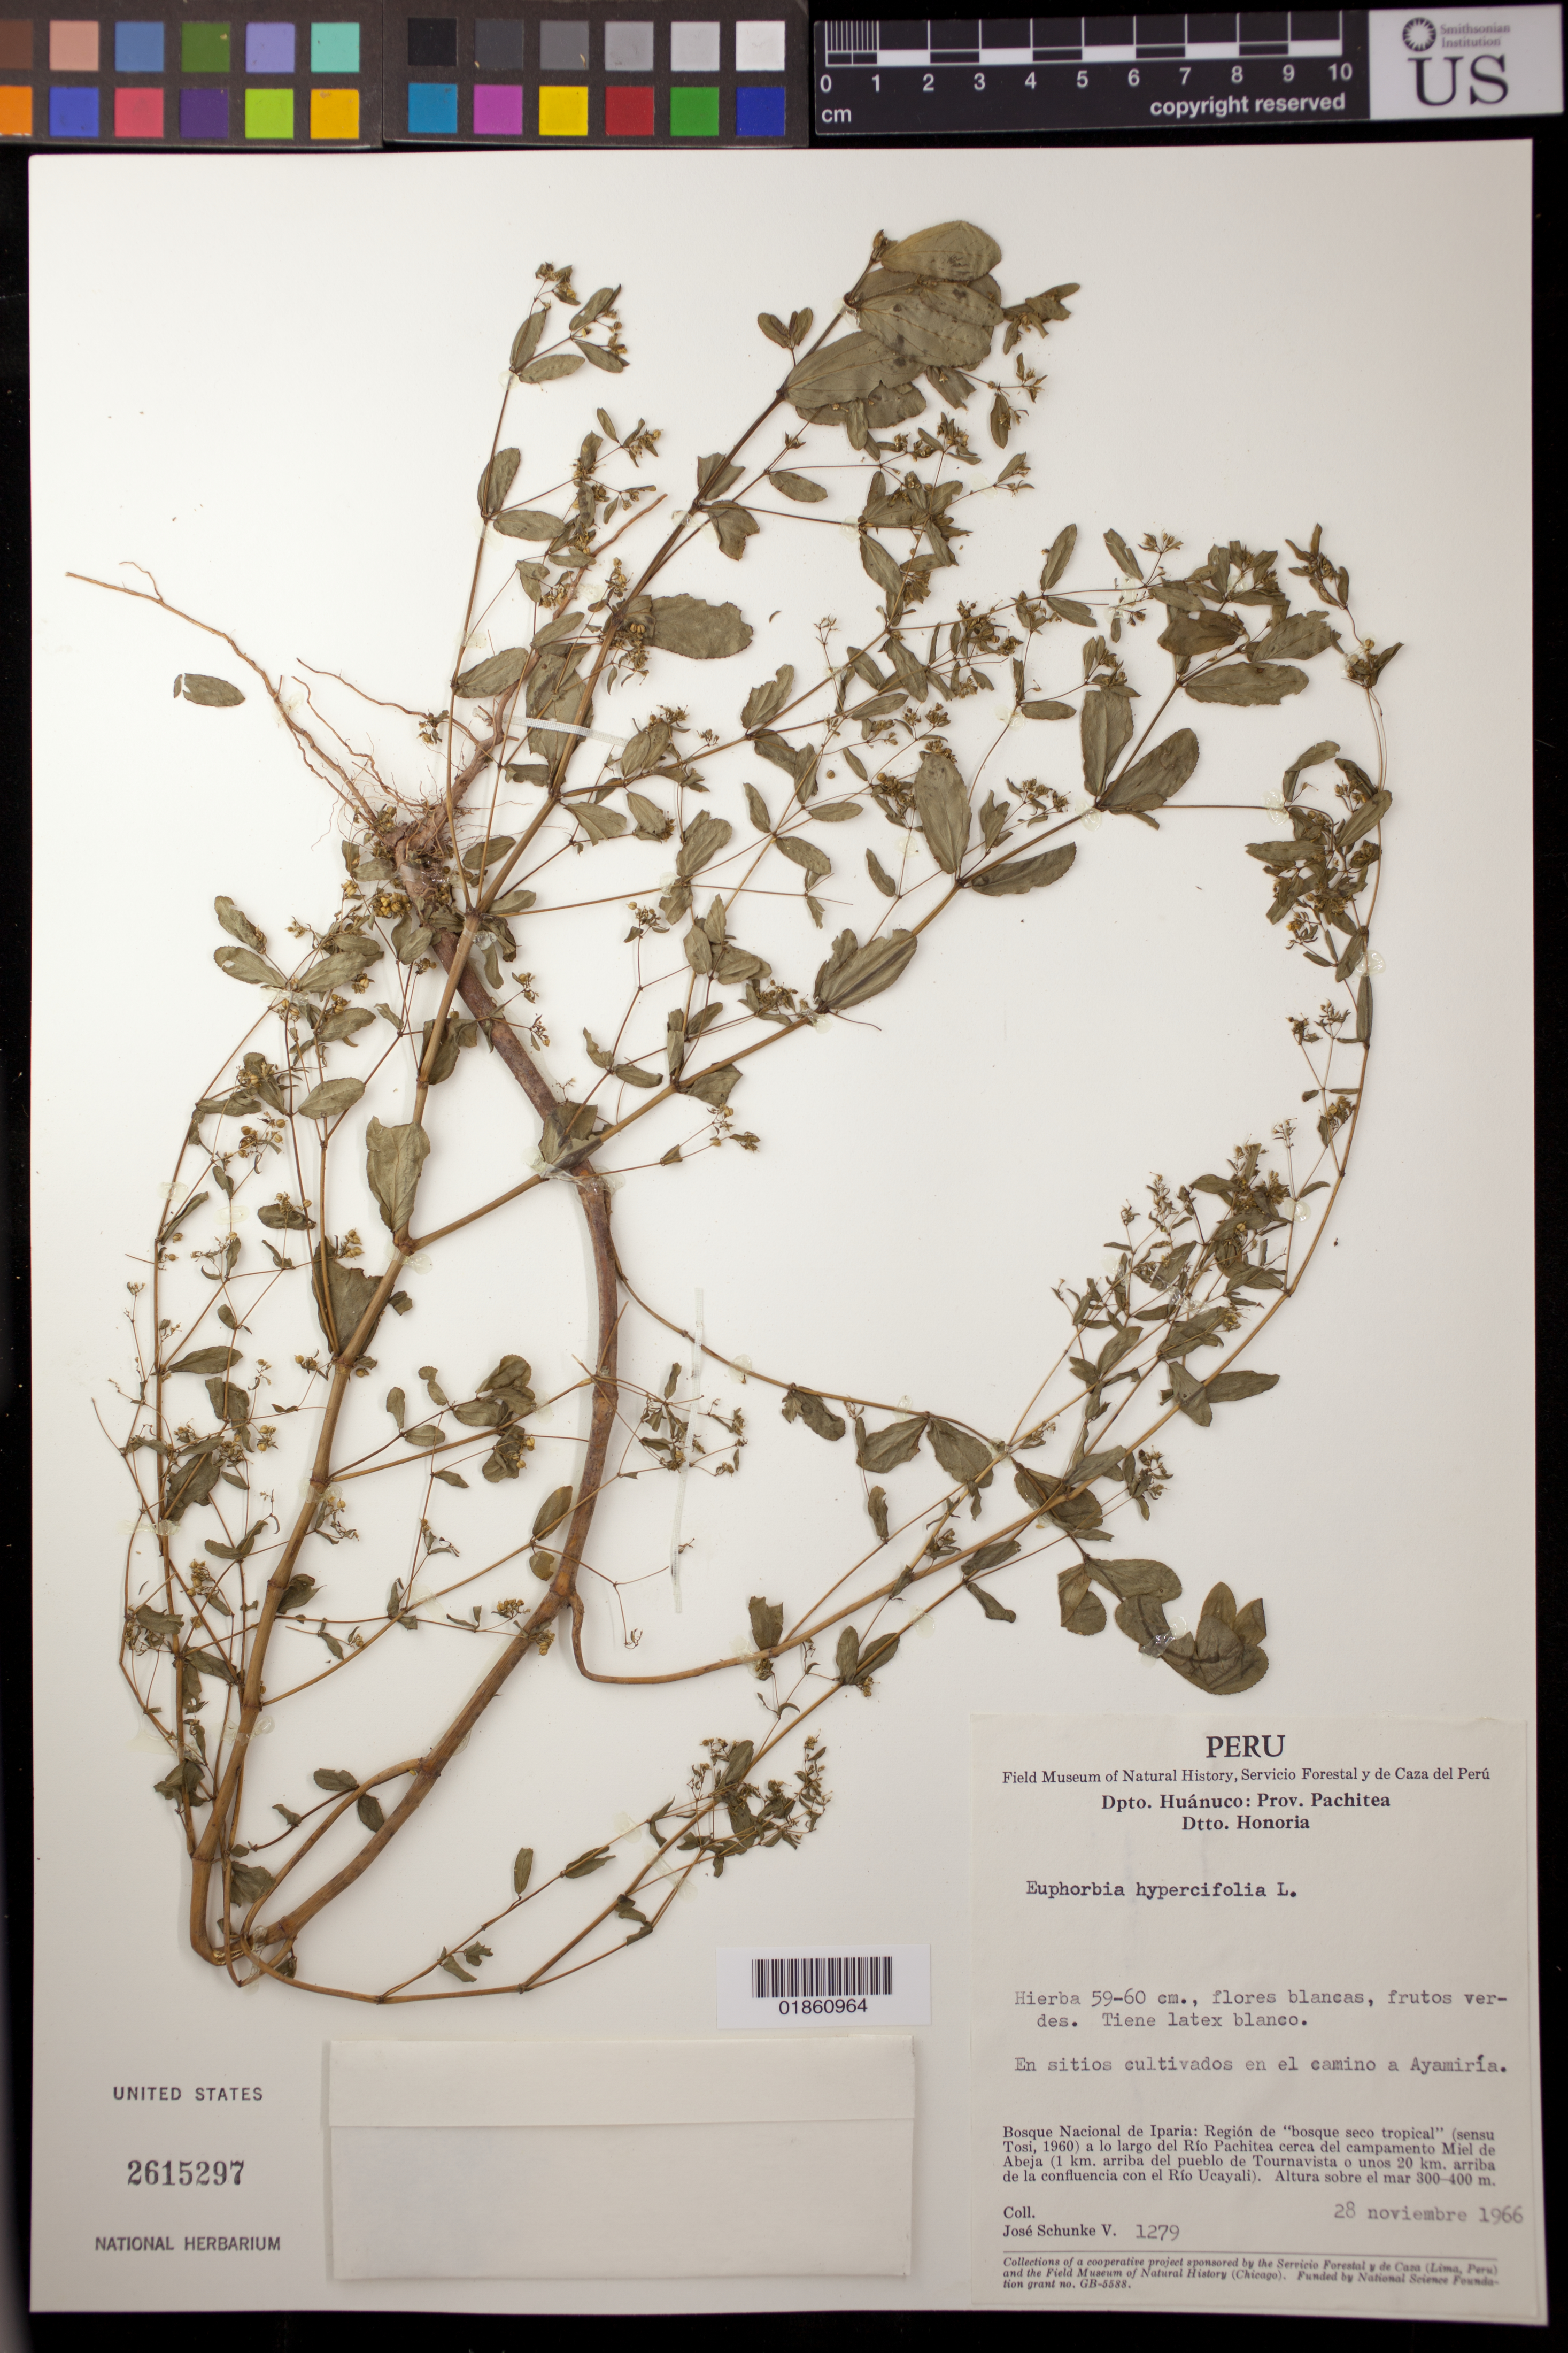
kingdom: Plantae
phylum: Tracheophyta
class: Magnoliopsida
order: Malpighiales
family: Euphorbiaceae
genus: Euphorbia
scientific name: Euphorbia hypericifolia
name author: L.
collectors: J. Schunke Vigo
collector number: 1279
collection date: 1966-11-28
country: Peru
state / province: Huánuco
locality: Prov. Pachitea, Ditto. Honoria, Bosque Nacional de Iparia: Region de "bosque seco tropical" (sensu Tosi, 1960) a lo largo del Rio Pachitea cerca del campamento Miel de Abeja (1 km. arriba del pueblo de Tournavista o unos 20 km. arriba de la confluencia con el Rio Ucayali).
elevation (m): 300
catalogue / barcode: US 2615297